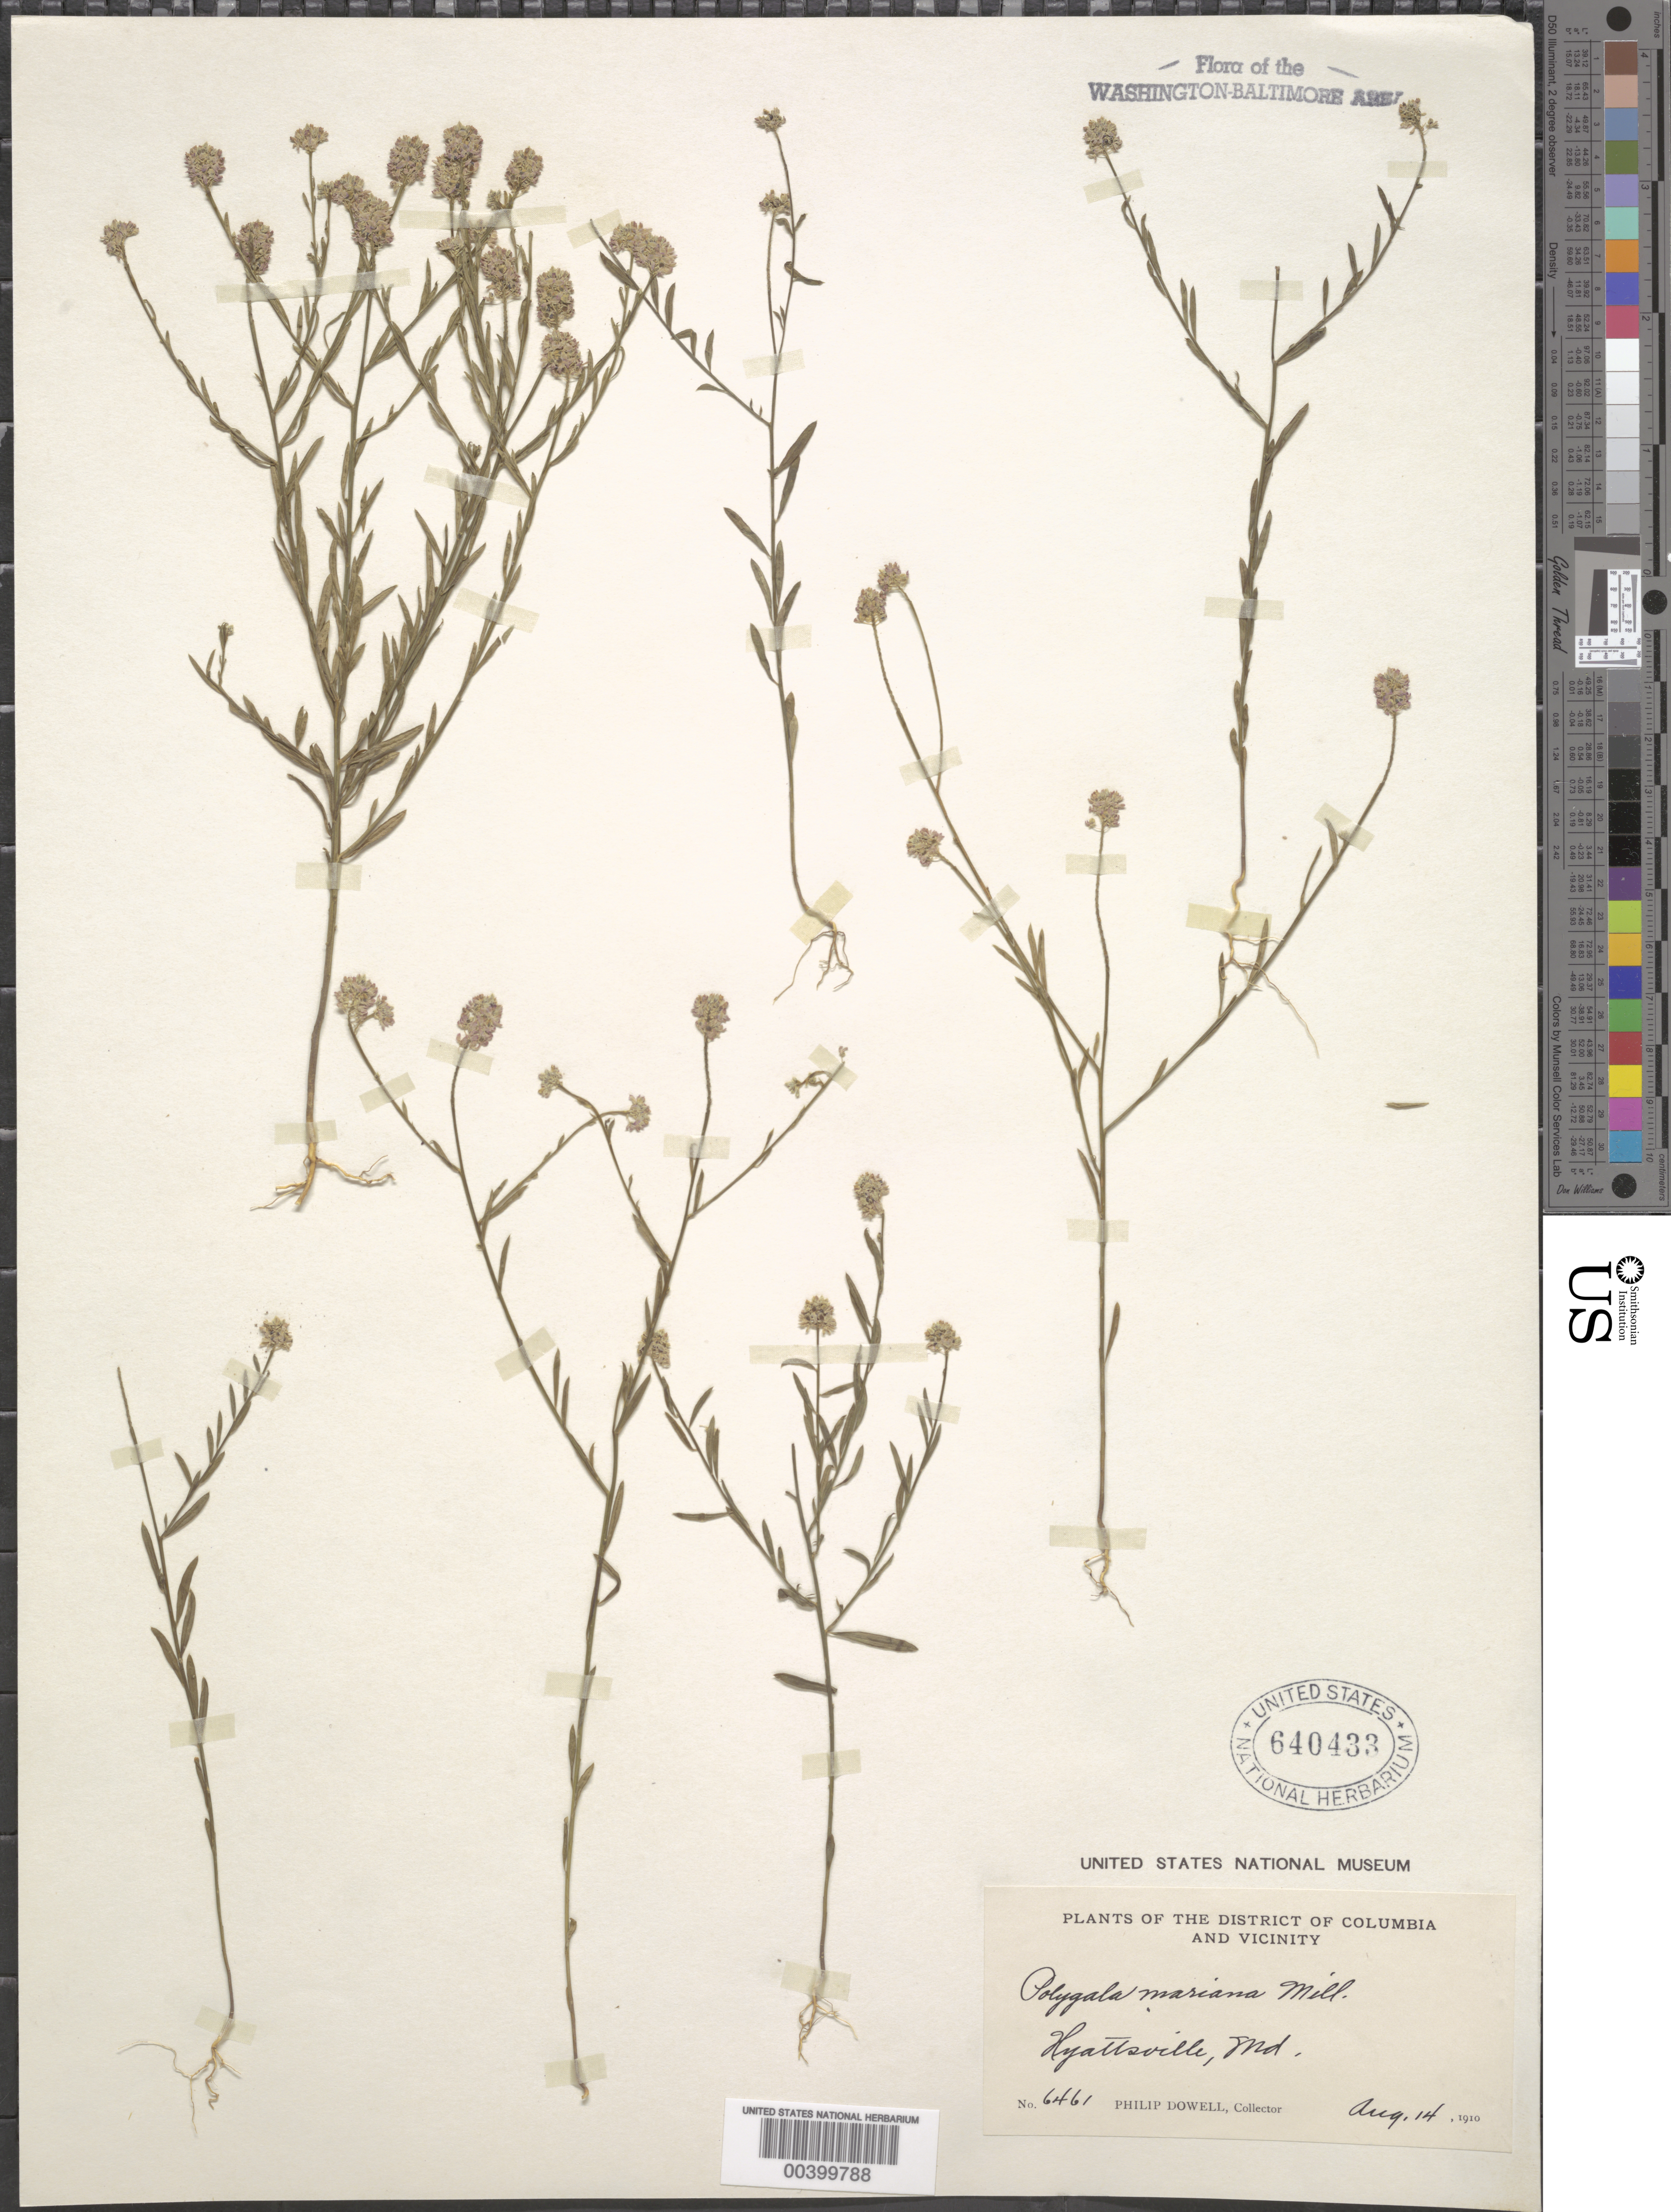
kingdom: Plantae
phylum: Tracheophyta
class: Magnoliopsida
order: Fabales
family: Polygalaceae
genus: Polygala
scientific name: Polygala mariana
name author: Mill.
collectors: P. Dowell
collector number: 6461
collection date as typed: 14 Aug 1910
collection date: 1910-08-14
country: United States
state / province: Maryland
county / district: Prince George's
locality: Hyattsville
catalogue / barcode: US 640433